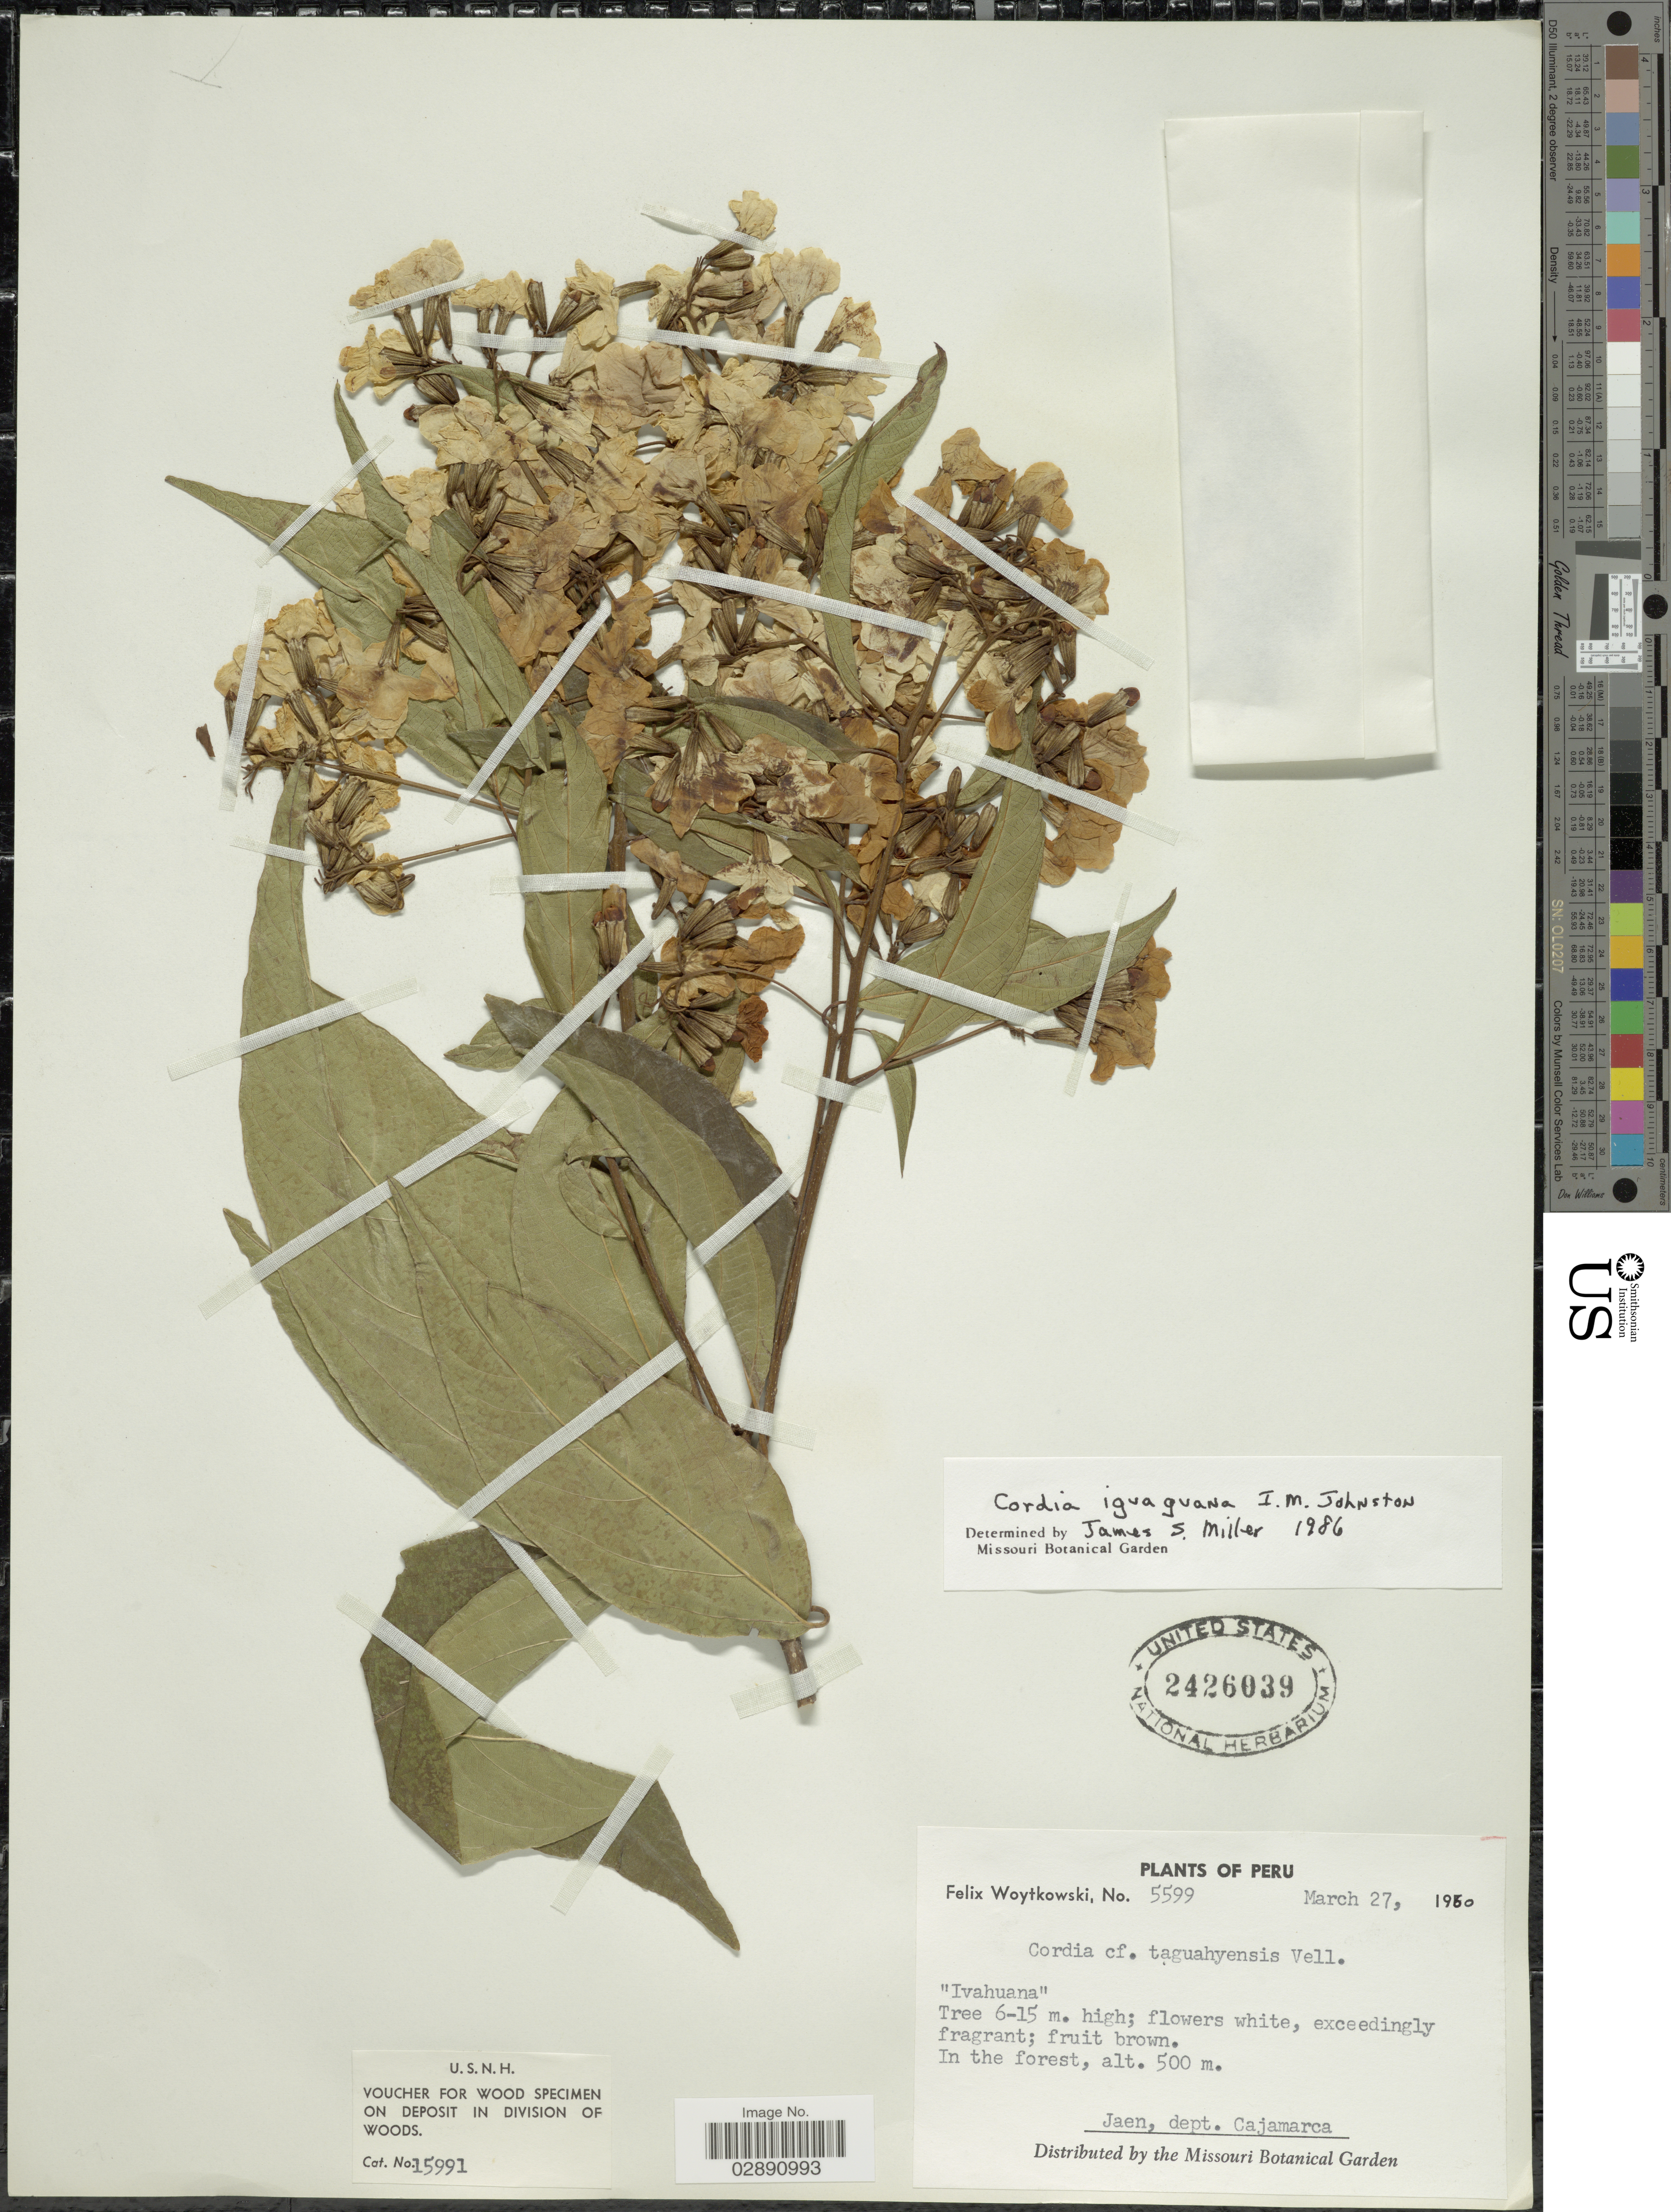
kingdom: Plantae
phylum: Tracheophyta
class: Magnoliopsida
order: Boraginales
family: Cordiaceae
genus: Cordia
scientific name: Cordia iguaguana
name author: I.M. Johnst.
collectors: F. Woytkowski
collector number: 5599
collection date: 1960-03-27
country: Peru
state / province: Cajamarca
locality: Jaen, dept. Cajamarca.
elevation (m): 500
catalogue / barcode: US 2426039